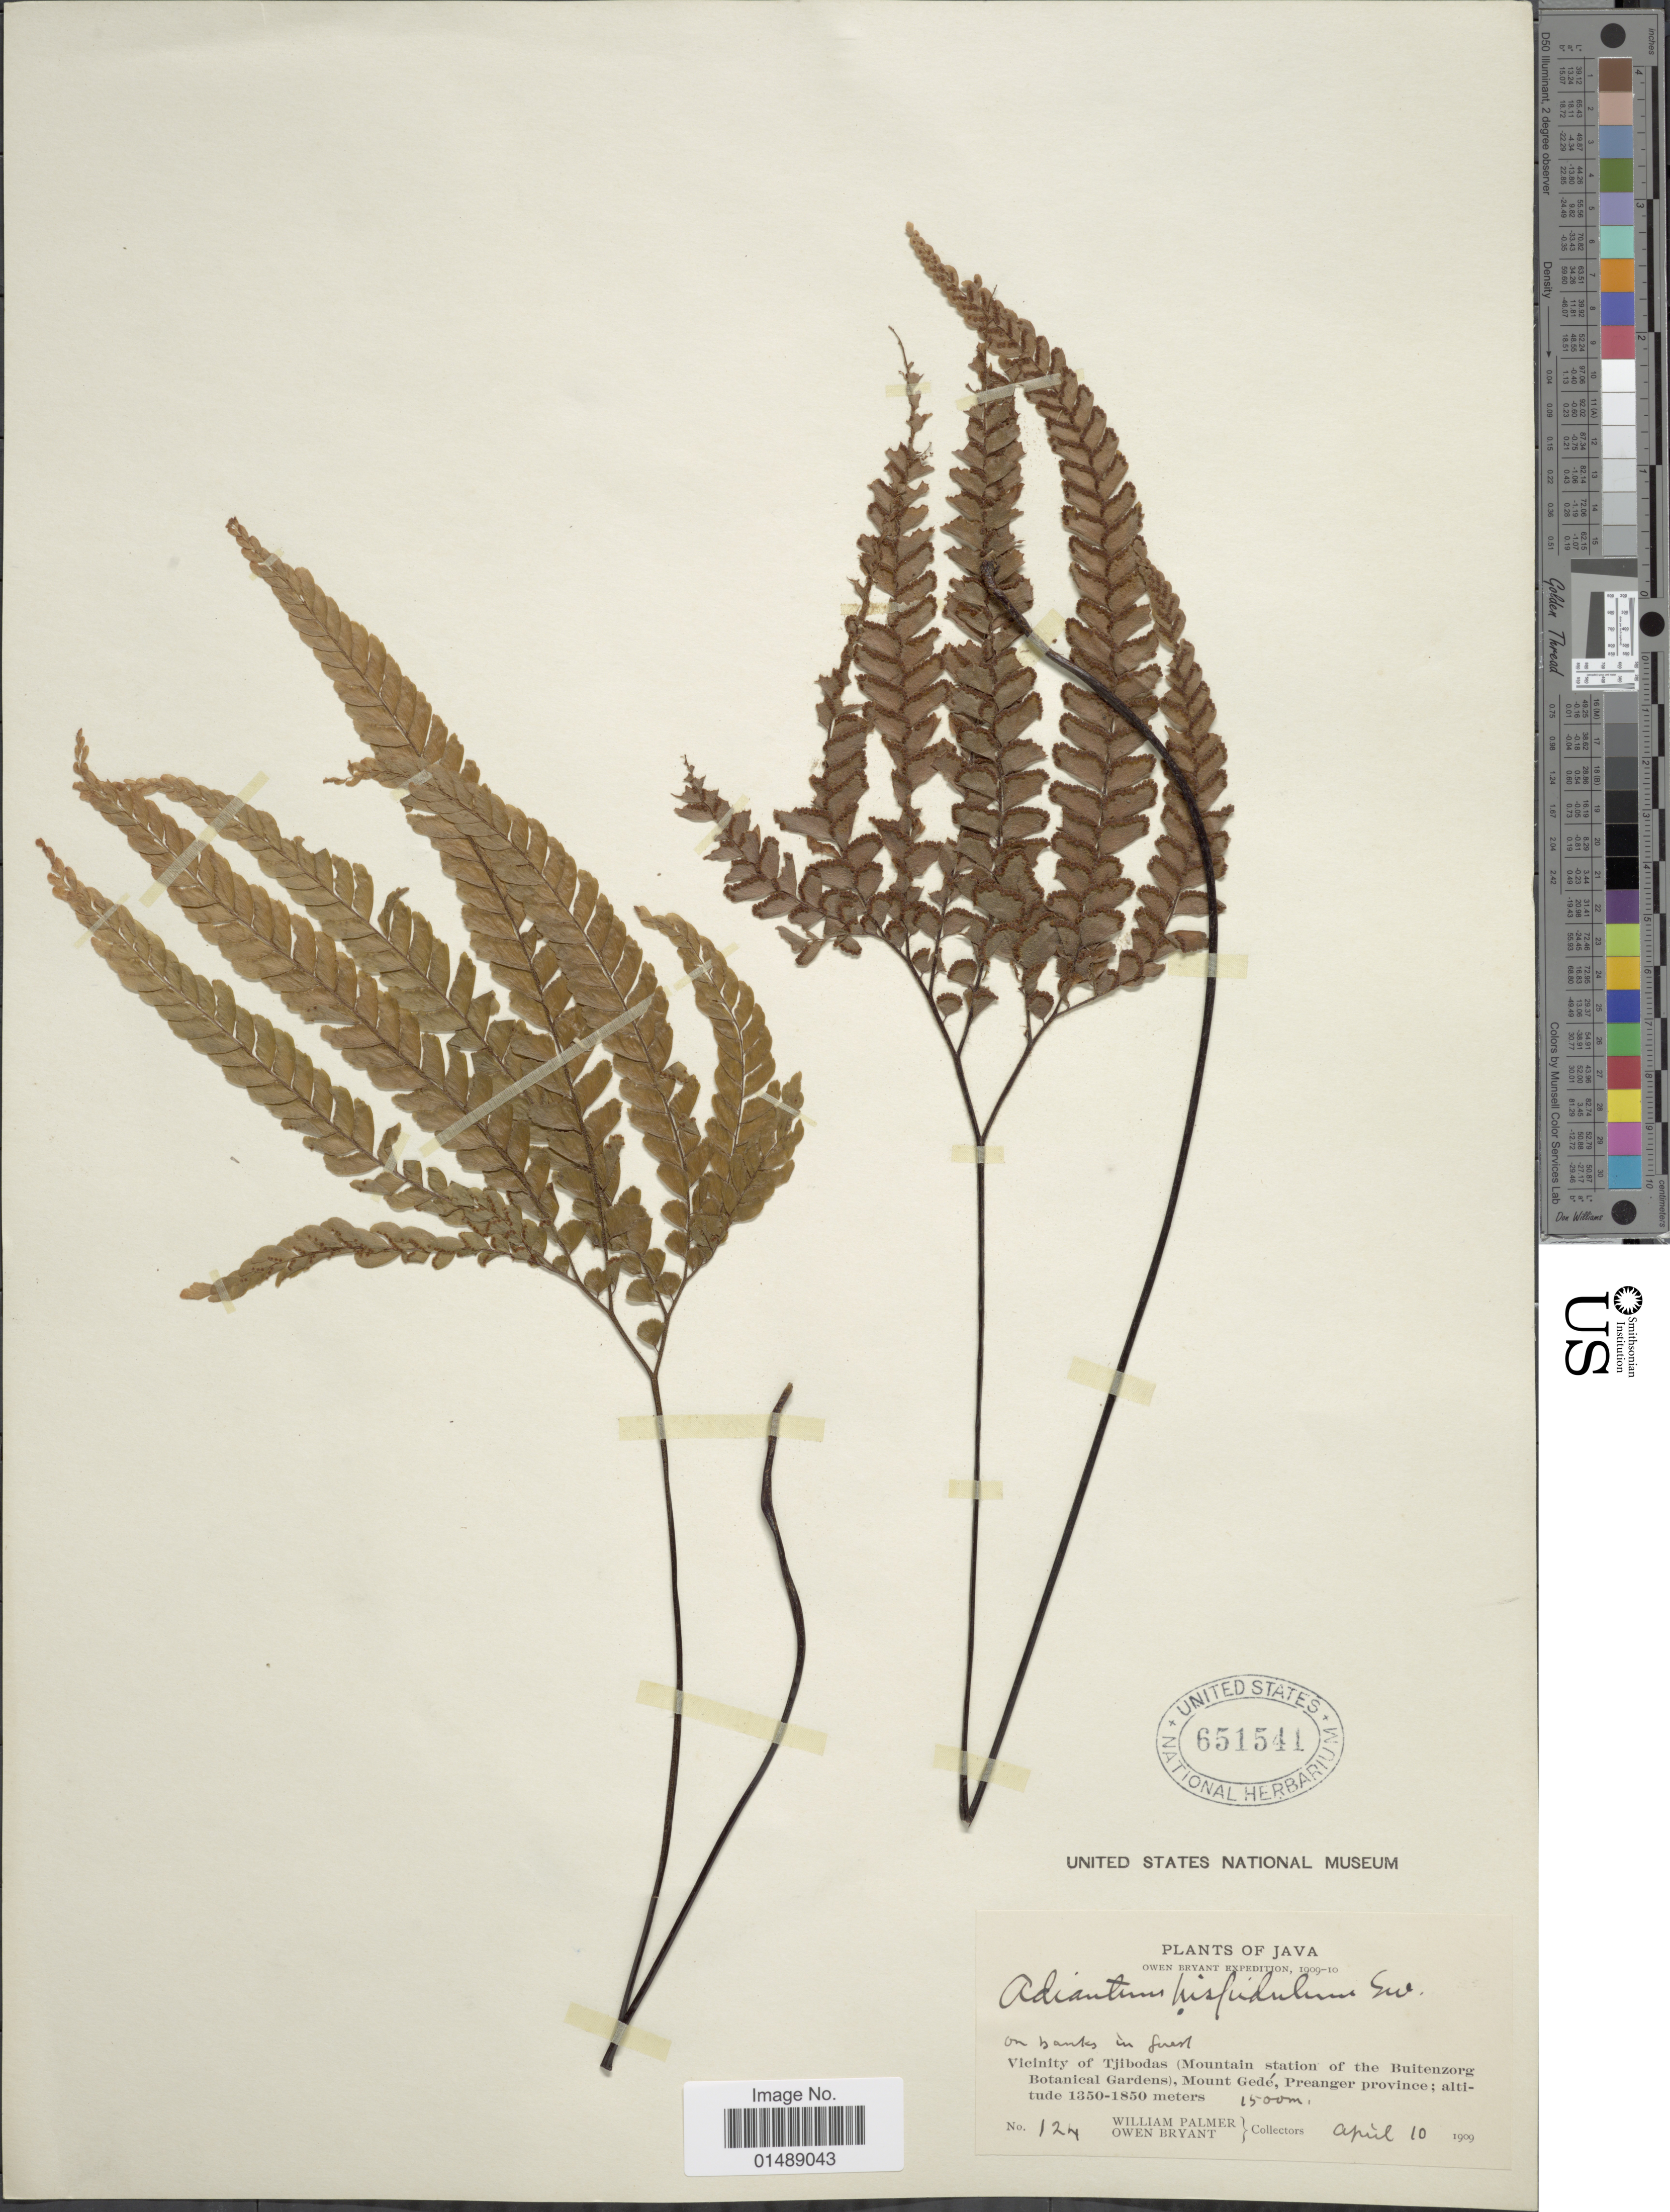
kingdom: Plantae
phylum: Tracheophyta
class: Polypodiopsida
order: Polypodiales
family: Pteridaceae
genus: Adiantum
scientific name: Adiantum hispidulum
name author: Sw.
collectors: W. Palmer & O. Bryant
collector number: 124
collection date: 1909-04-10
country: Indonesia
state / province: Java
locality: Vicinity of Tjibodas (Mountain station of the Buitenzorg Botanical Gardens), Mount Gede, Preanger province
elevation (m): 1350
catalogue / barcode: US 651541